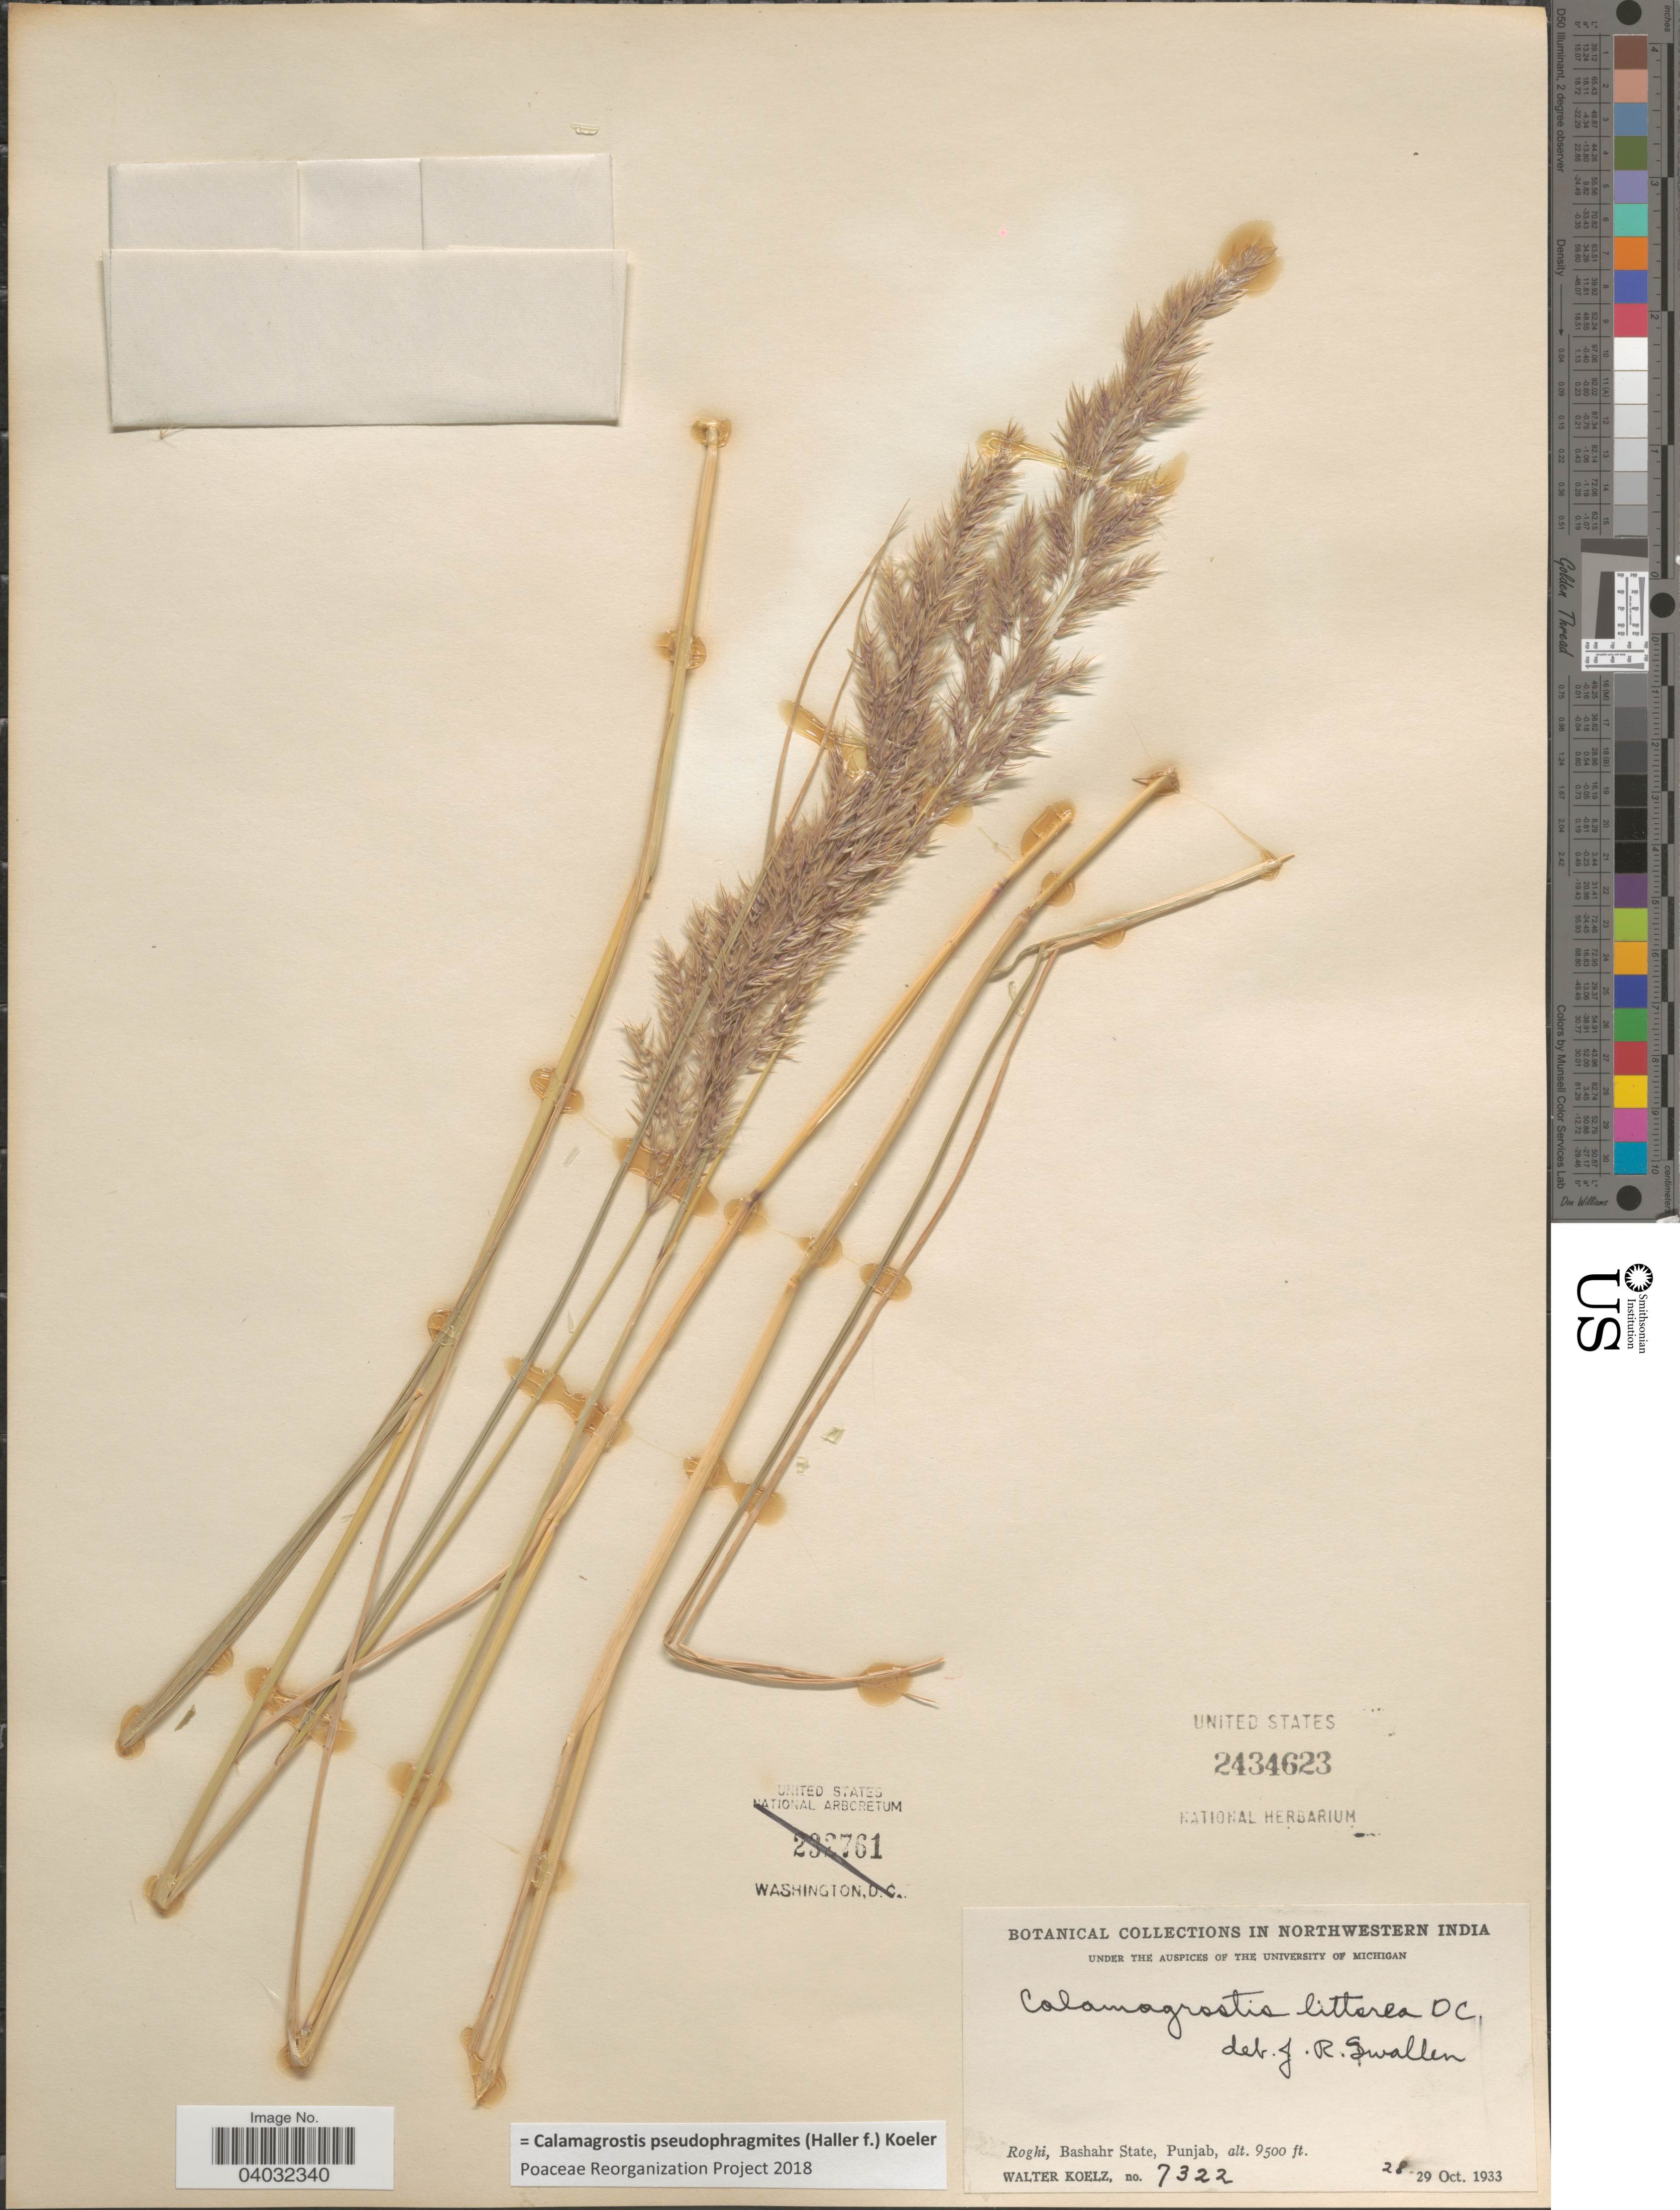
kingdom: Plantae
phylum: Tracheophyta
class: Liliopsida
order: Poales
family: Poaceae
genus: Calamagrostis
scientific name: Calamagrostis pseudophragmites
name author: (Haller f.) Koeler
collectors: W. N. Koelz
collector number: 7322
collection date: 1933-10-28/1933-10-29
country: India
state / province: Punjab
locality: Northwestern India. Roghi, Bashahr State.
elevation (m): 2896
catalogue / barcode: US 2434623